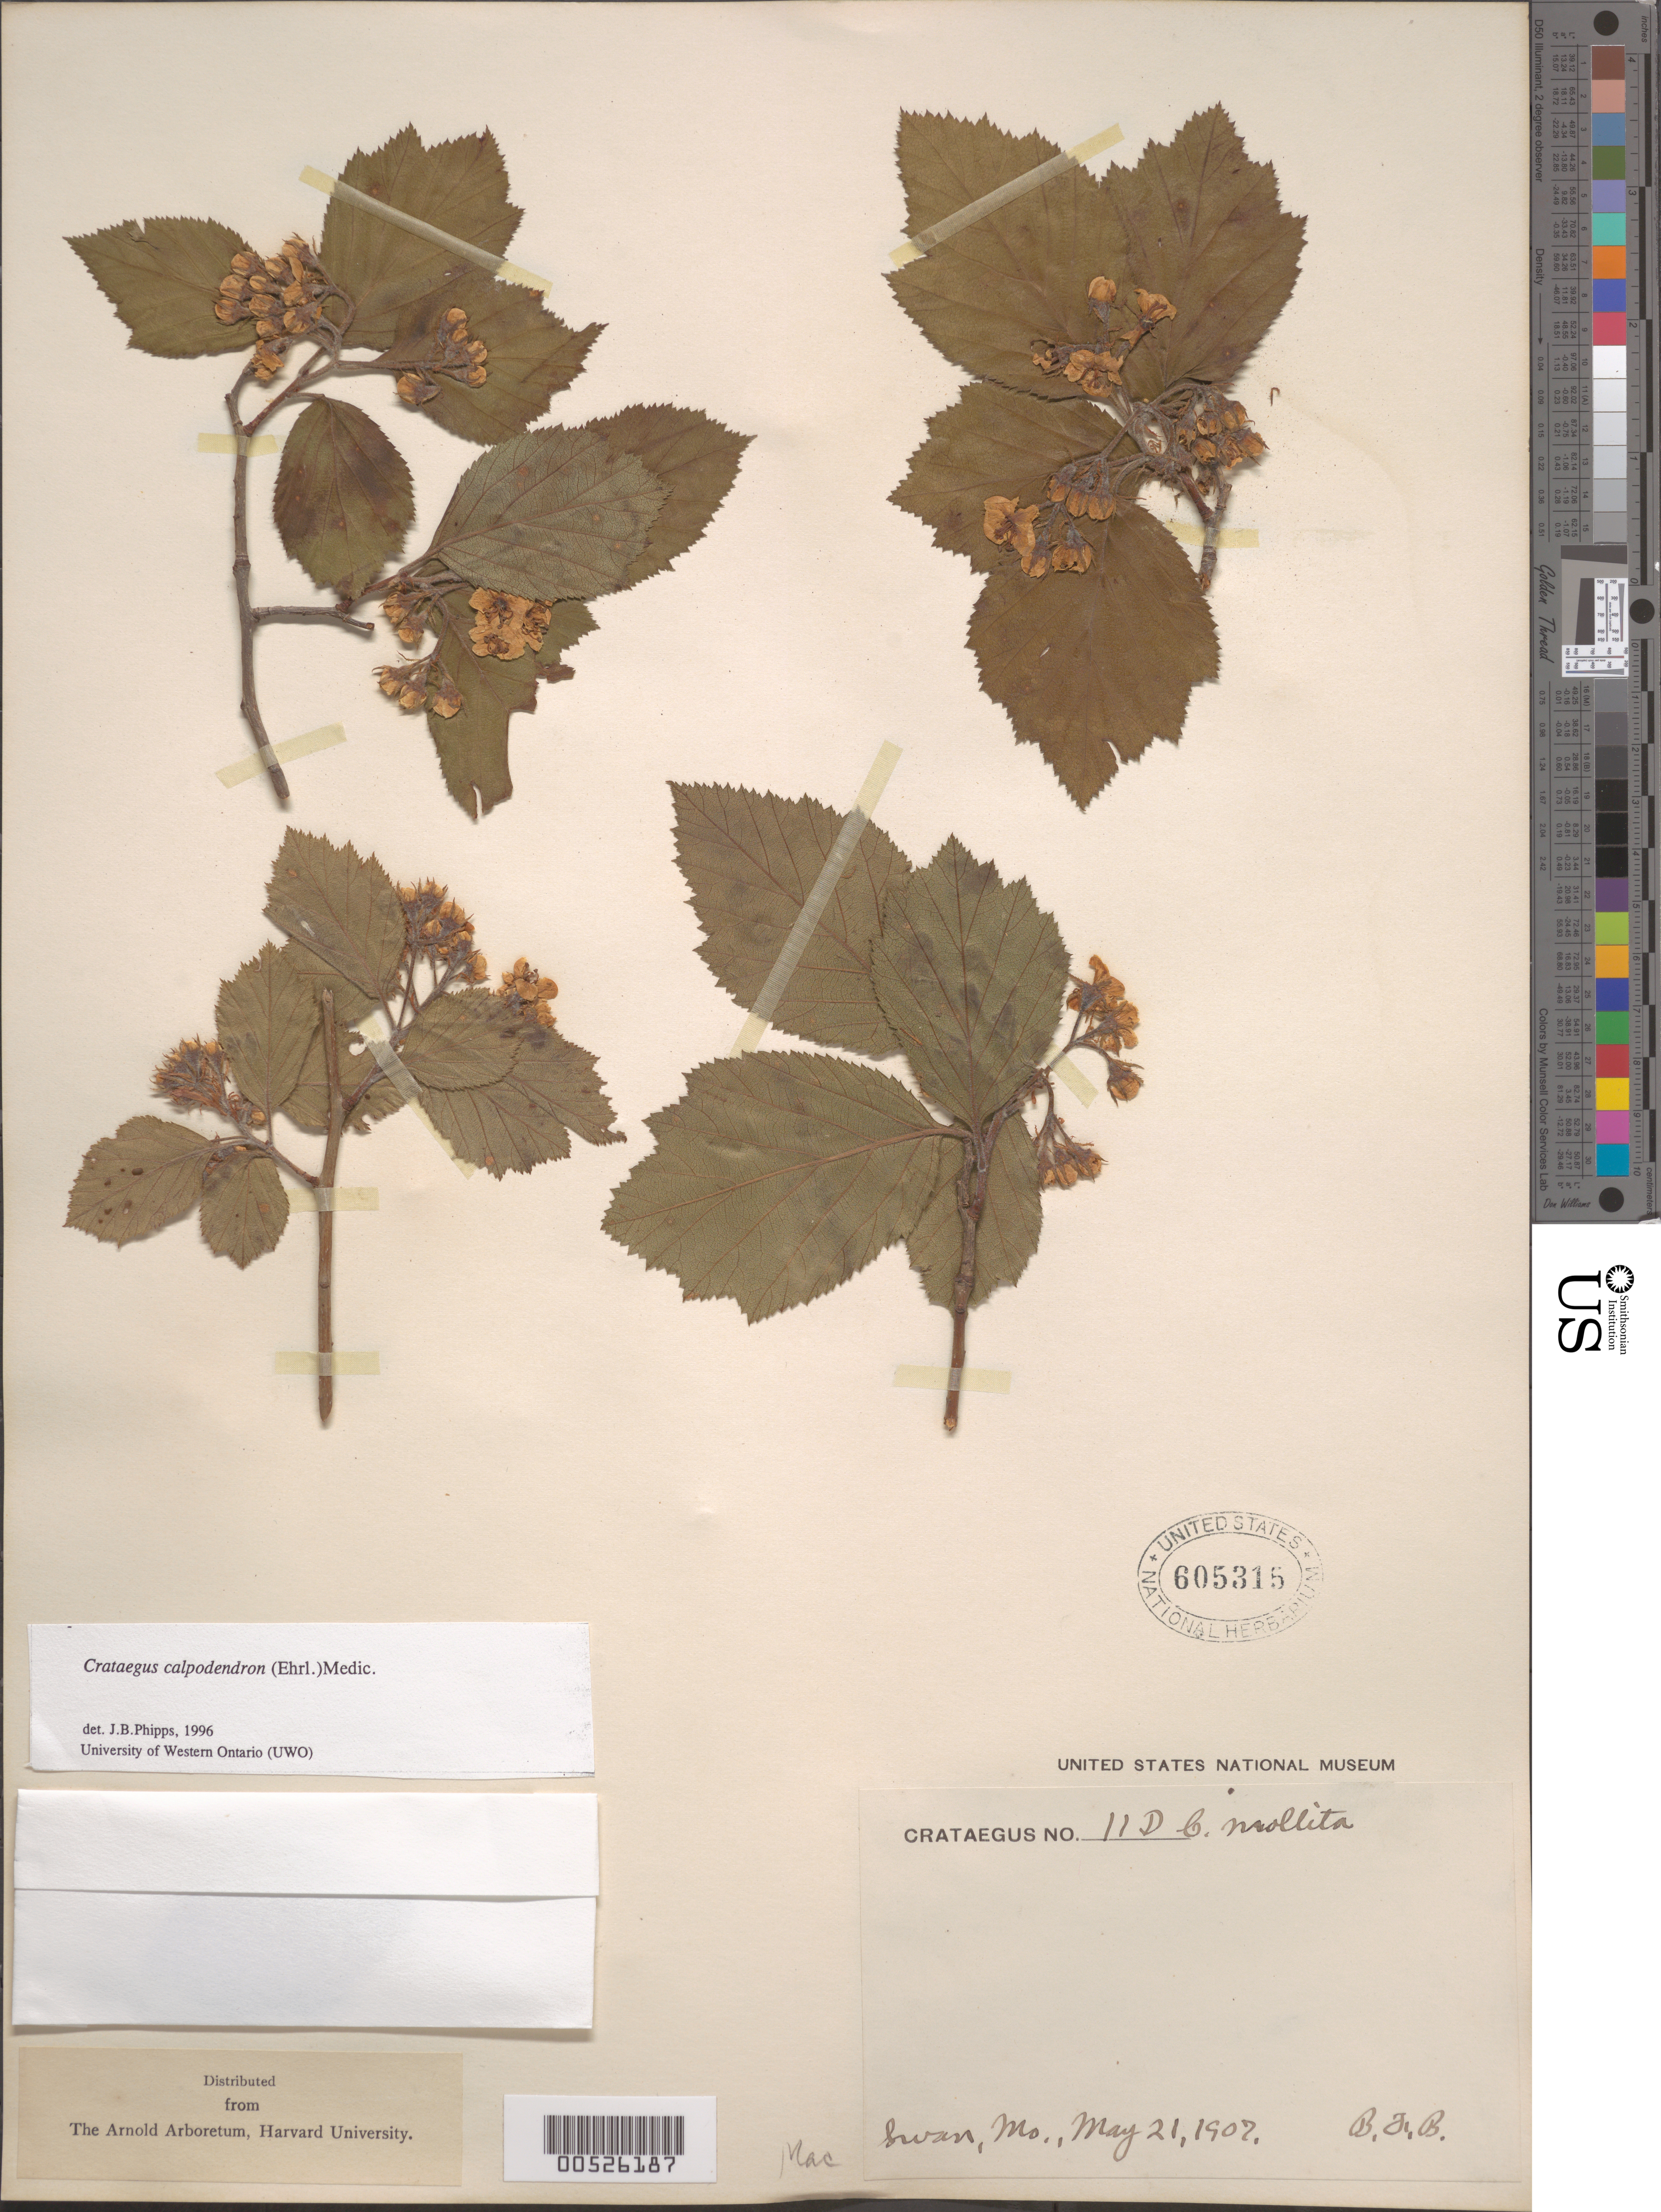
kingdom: Plantae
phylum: Tracheophyta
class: Magnoliopsida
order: Rosales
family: Rosaceae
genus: Crataegus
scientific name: Crataegus calpodendron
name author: (Ehrh.) Medik.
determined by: Phipps, James B., (UWO), University of Western Ontario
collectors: B. F. Bush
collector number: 11D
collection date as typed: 21 May 1907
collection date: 1907-05-21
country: United States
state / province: Missouri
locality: Swan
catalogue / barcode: US 605315